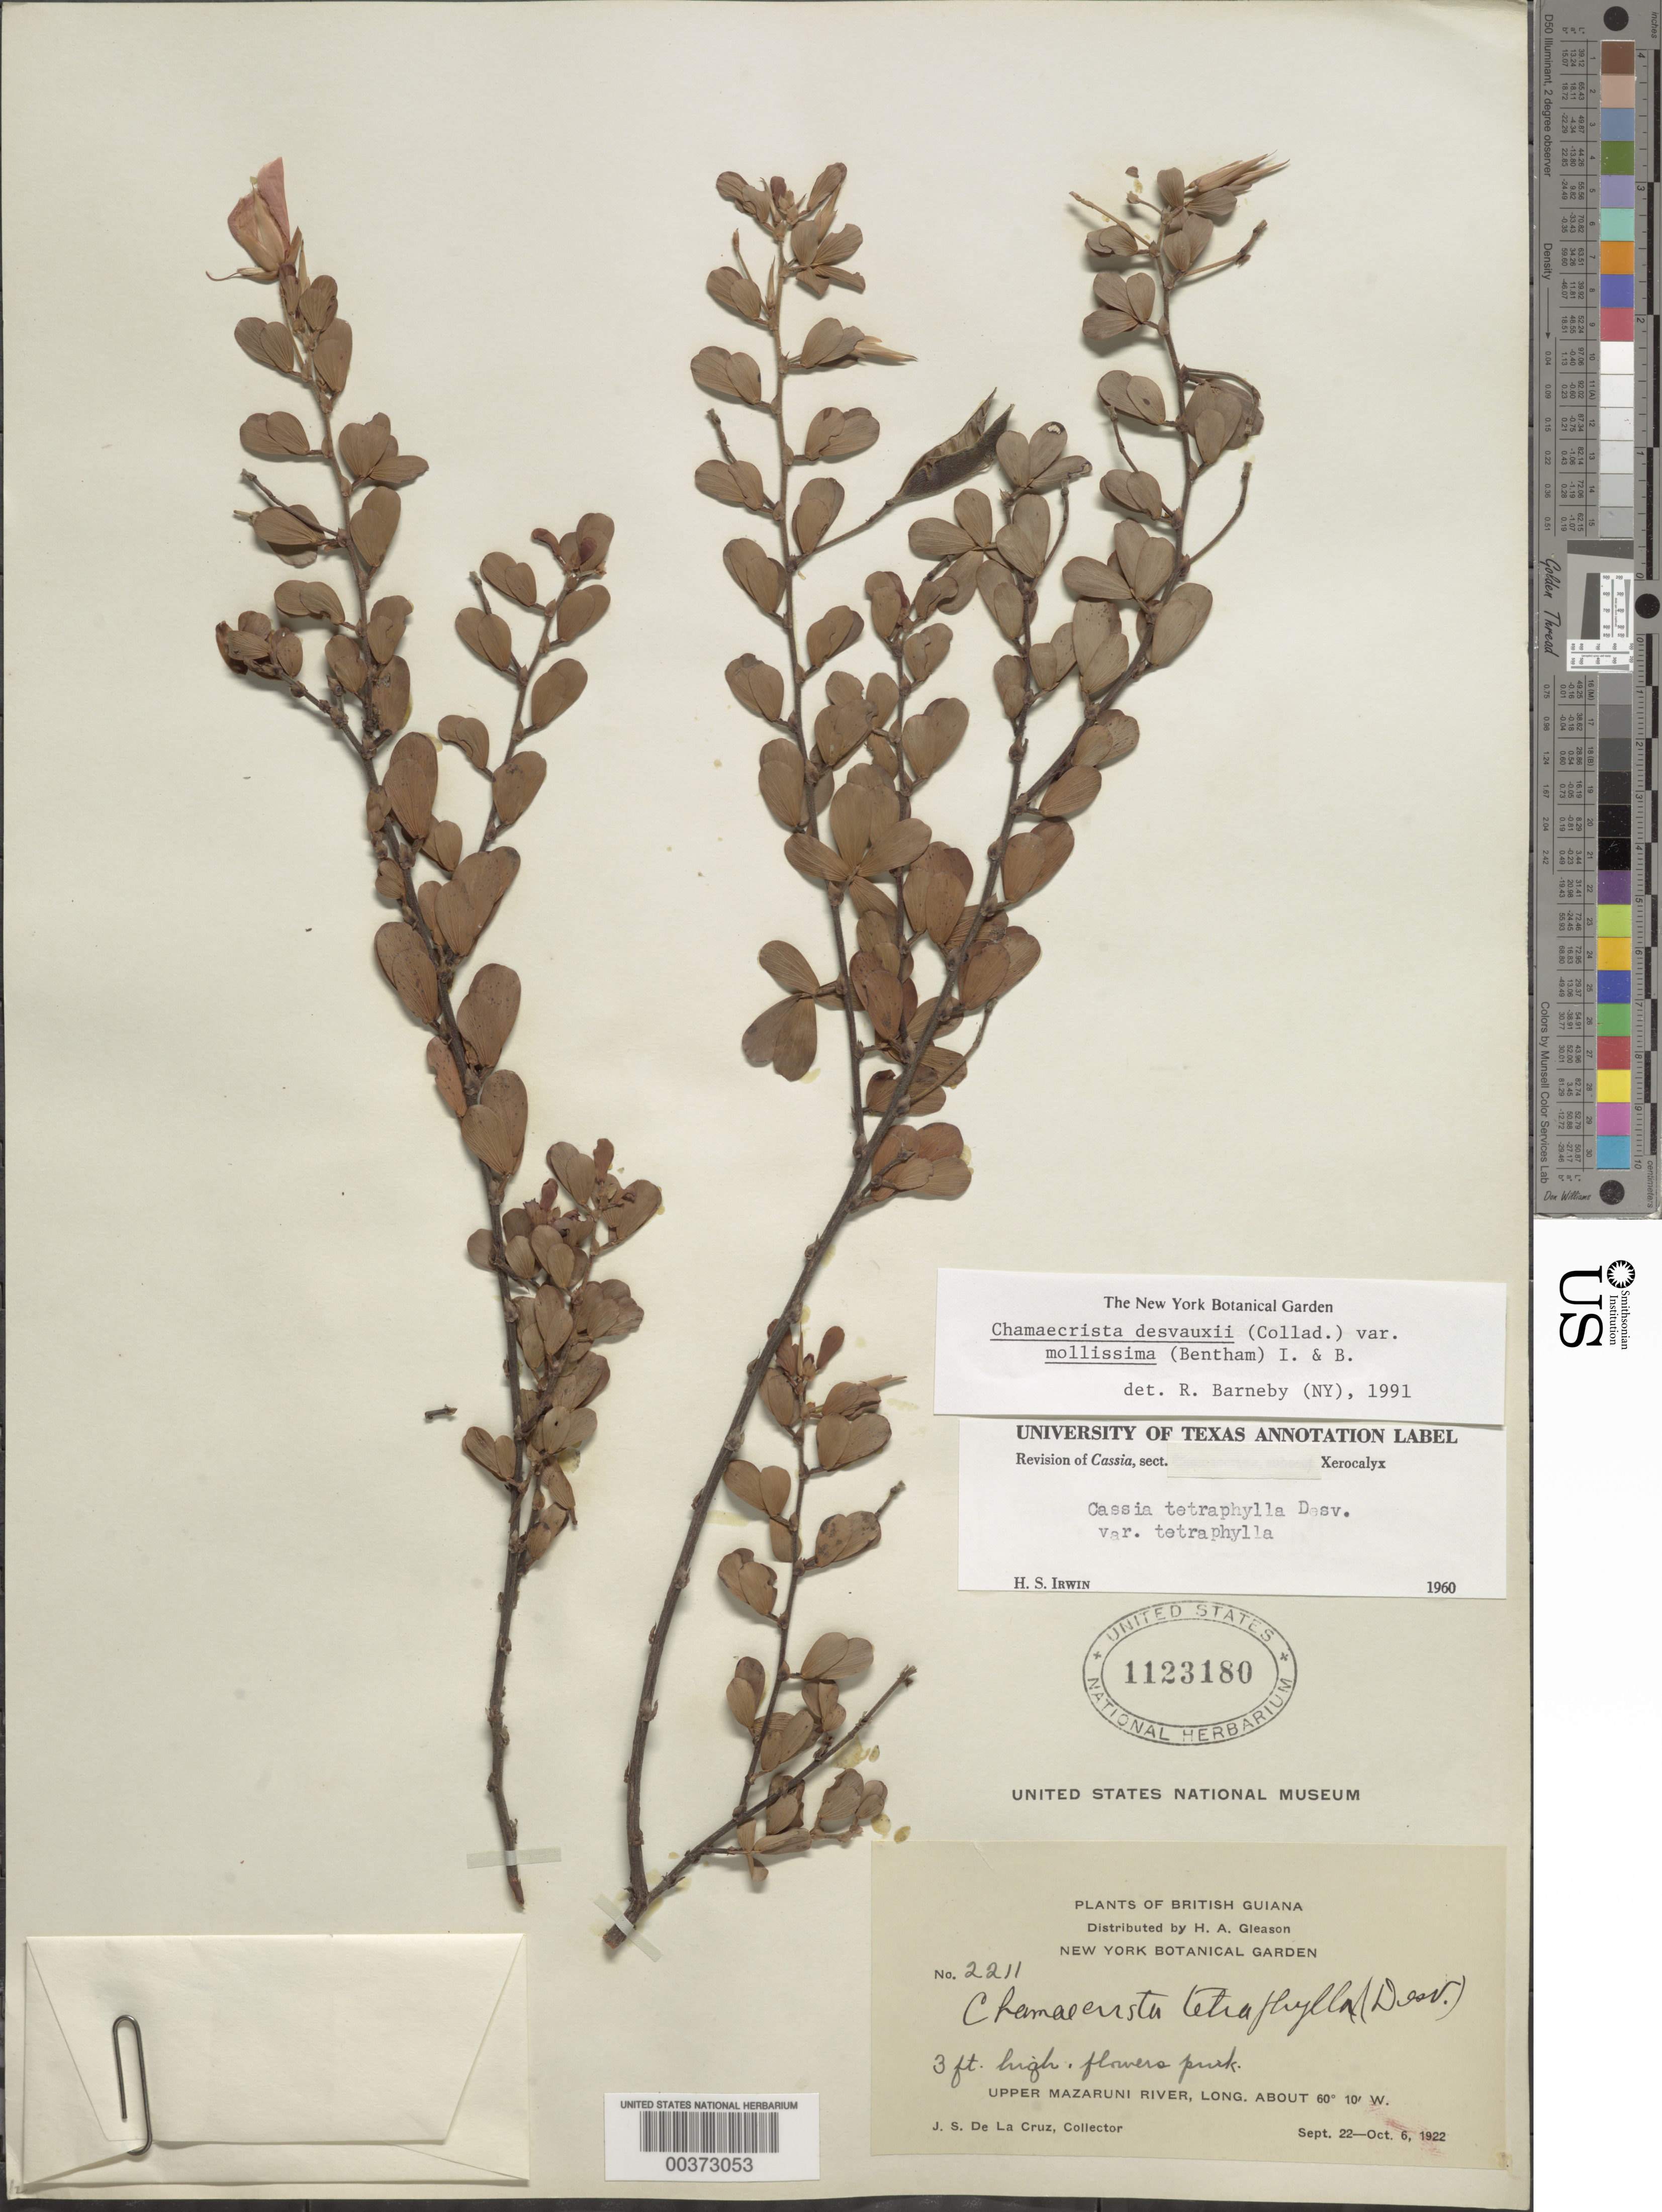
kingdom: Plantae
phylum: Tracheophyta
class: Magnoliopsida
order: Fabales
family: Fabaceae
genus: Chamaecrista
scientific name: Chamaecrista desvauxii var. mollissima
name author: (Benth.) H.S. Irwin & Barneby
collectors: J. S. de la Cruz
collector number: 2211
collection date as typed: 22 Sep 1922 to 06 Oct 1922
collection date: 1922-09-22/1922-10-06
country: Guyana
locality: Upper mazaruni river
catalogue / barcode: US 1123180